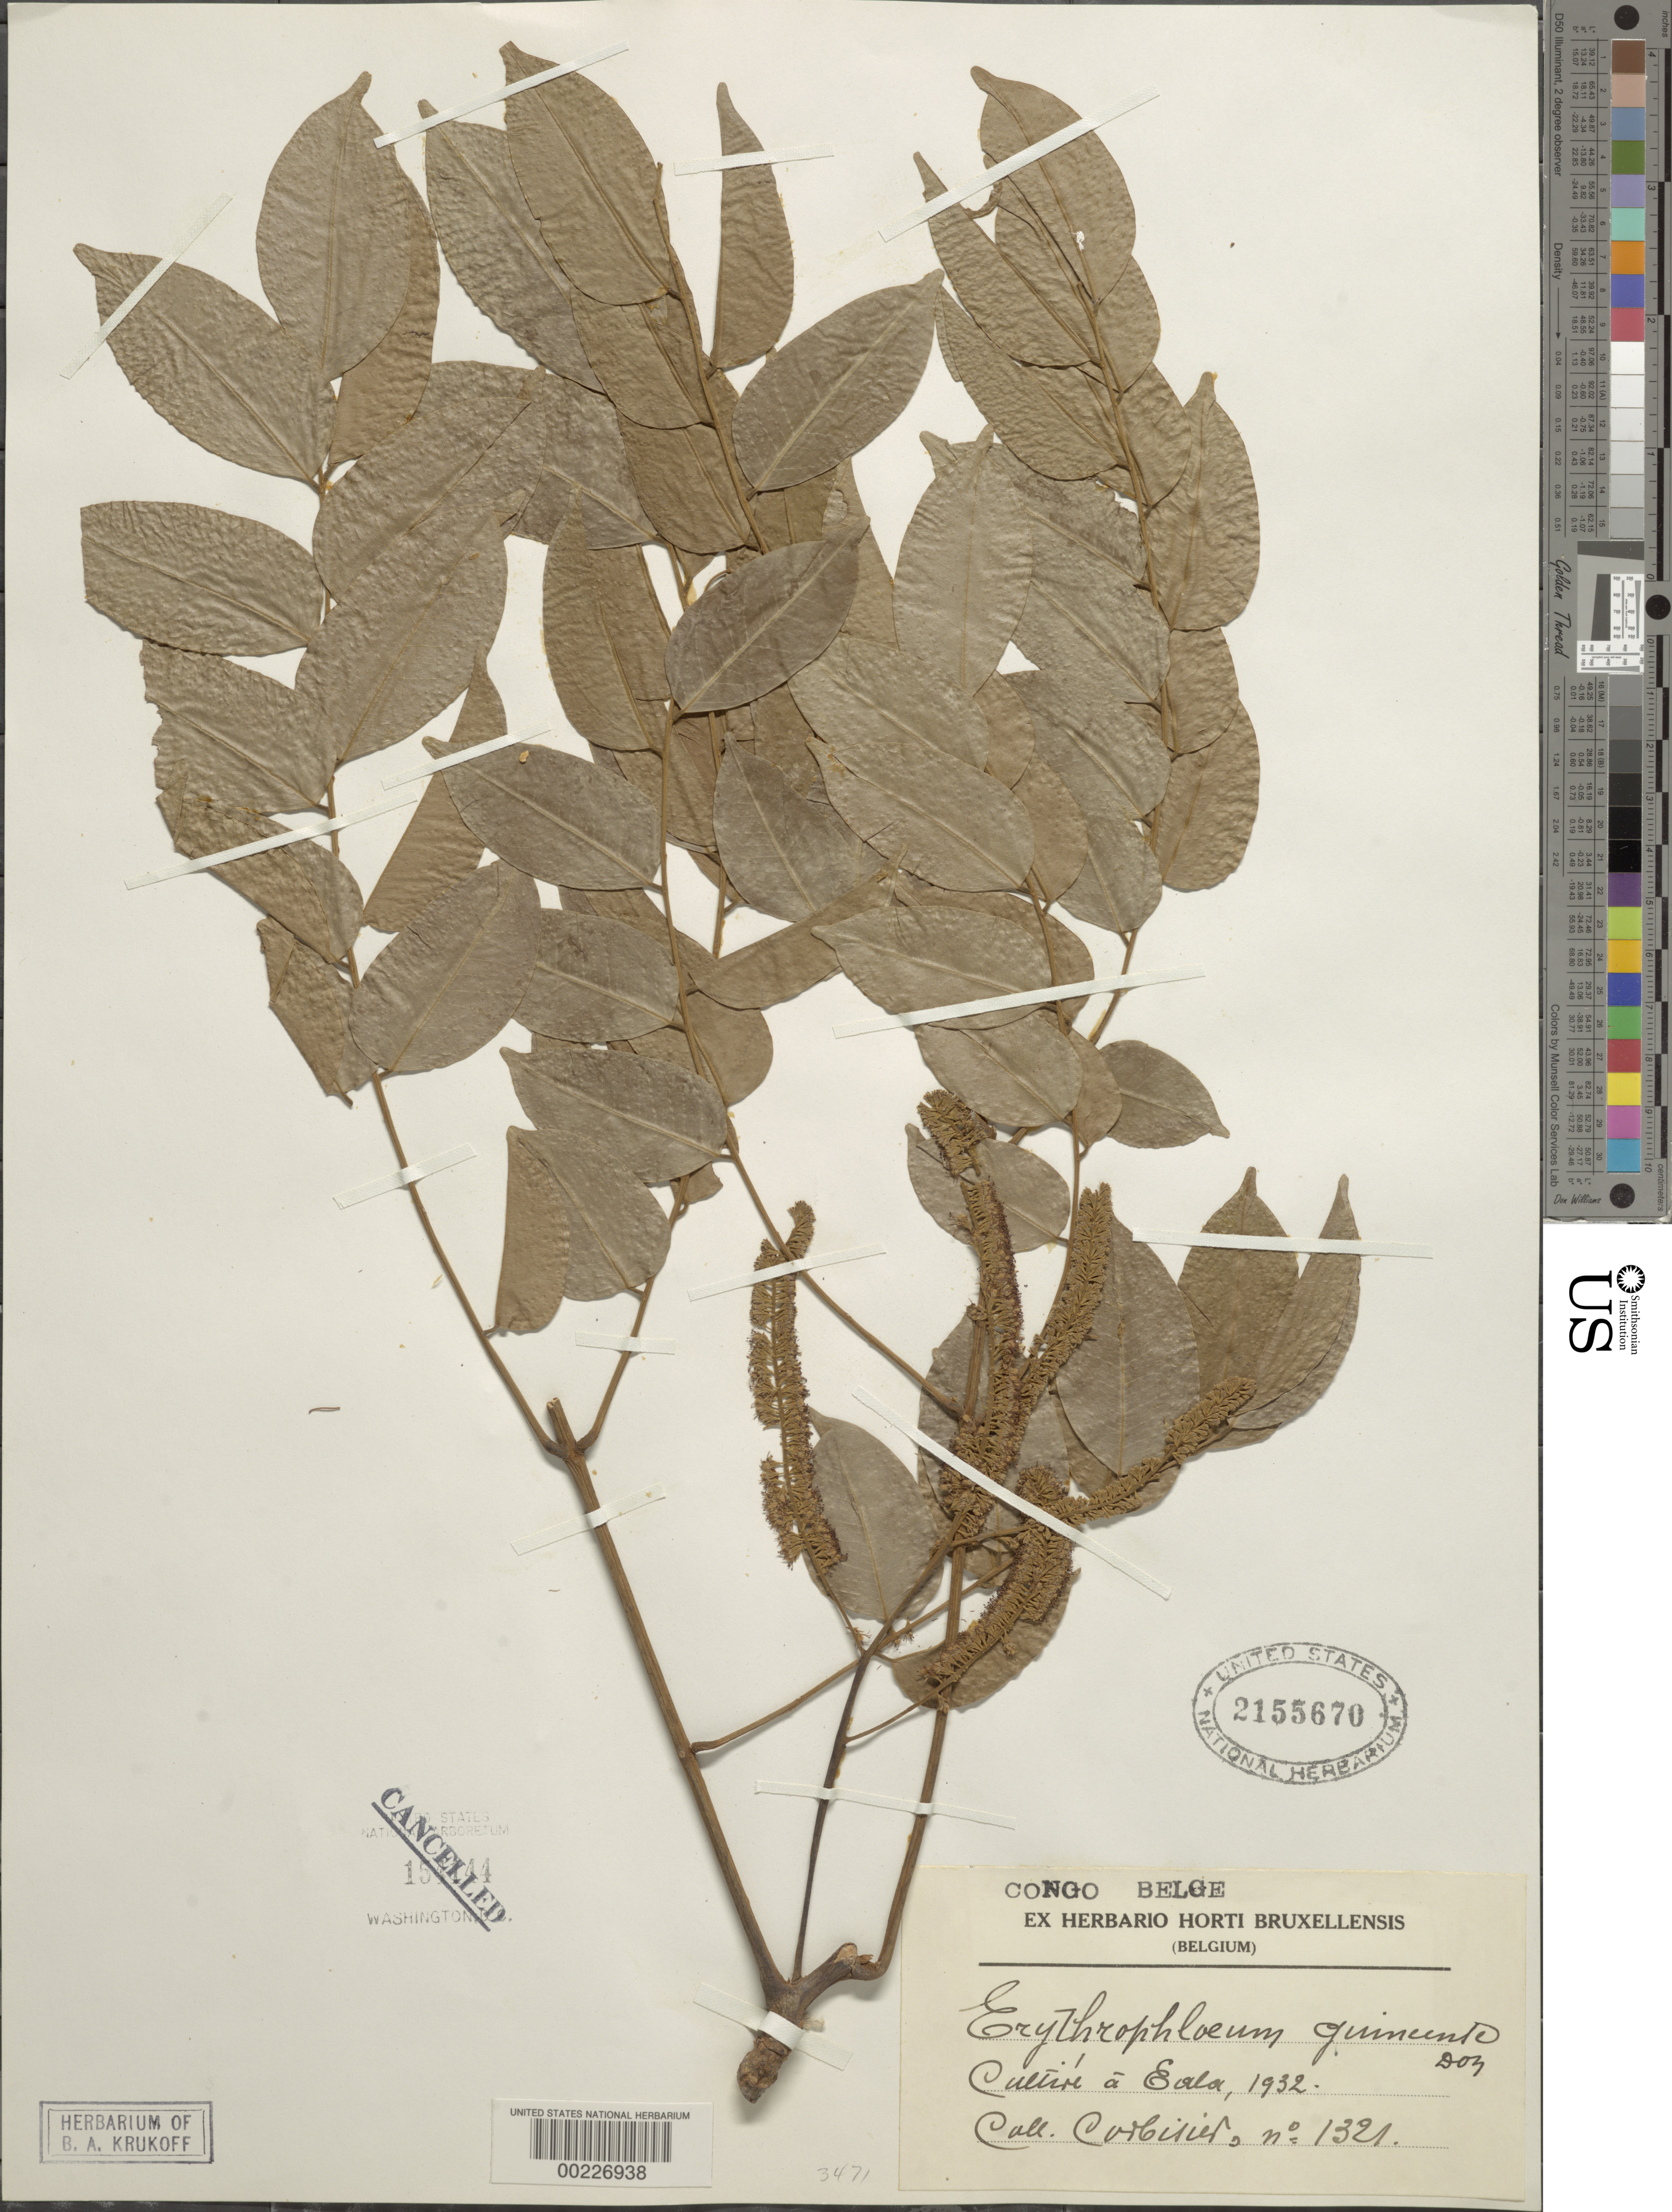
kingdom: Plantae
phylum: Tracheophyta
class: Magnoliopsida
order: Fabales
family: Fabaceae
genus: Erythrophleum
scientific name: Erythrophleum guineense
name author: G. Don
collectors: A. Corbisier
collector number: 1321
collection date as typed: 1932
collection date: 1932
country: Congo, Democratic Republic of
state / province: Équateur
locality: Equateur prov.; coquilhatv terr.; cultire to eala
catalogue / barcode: US 2155670